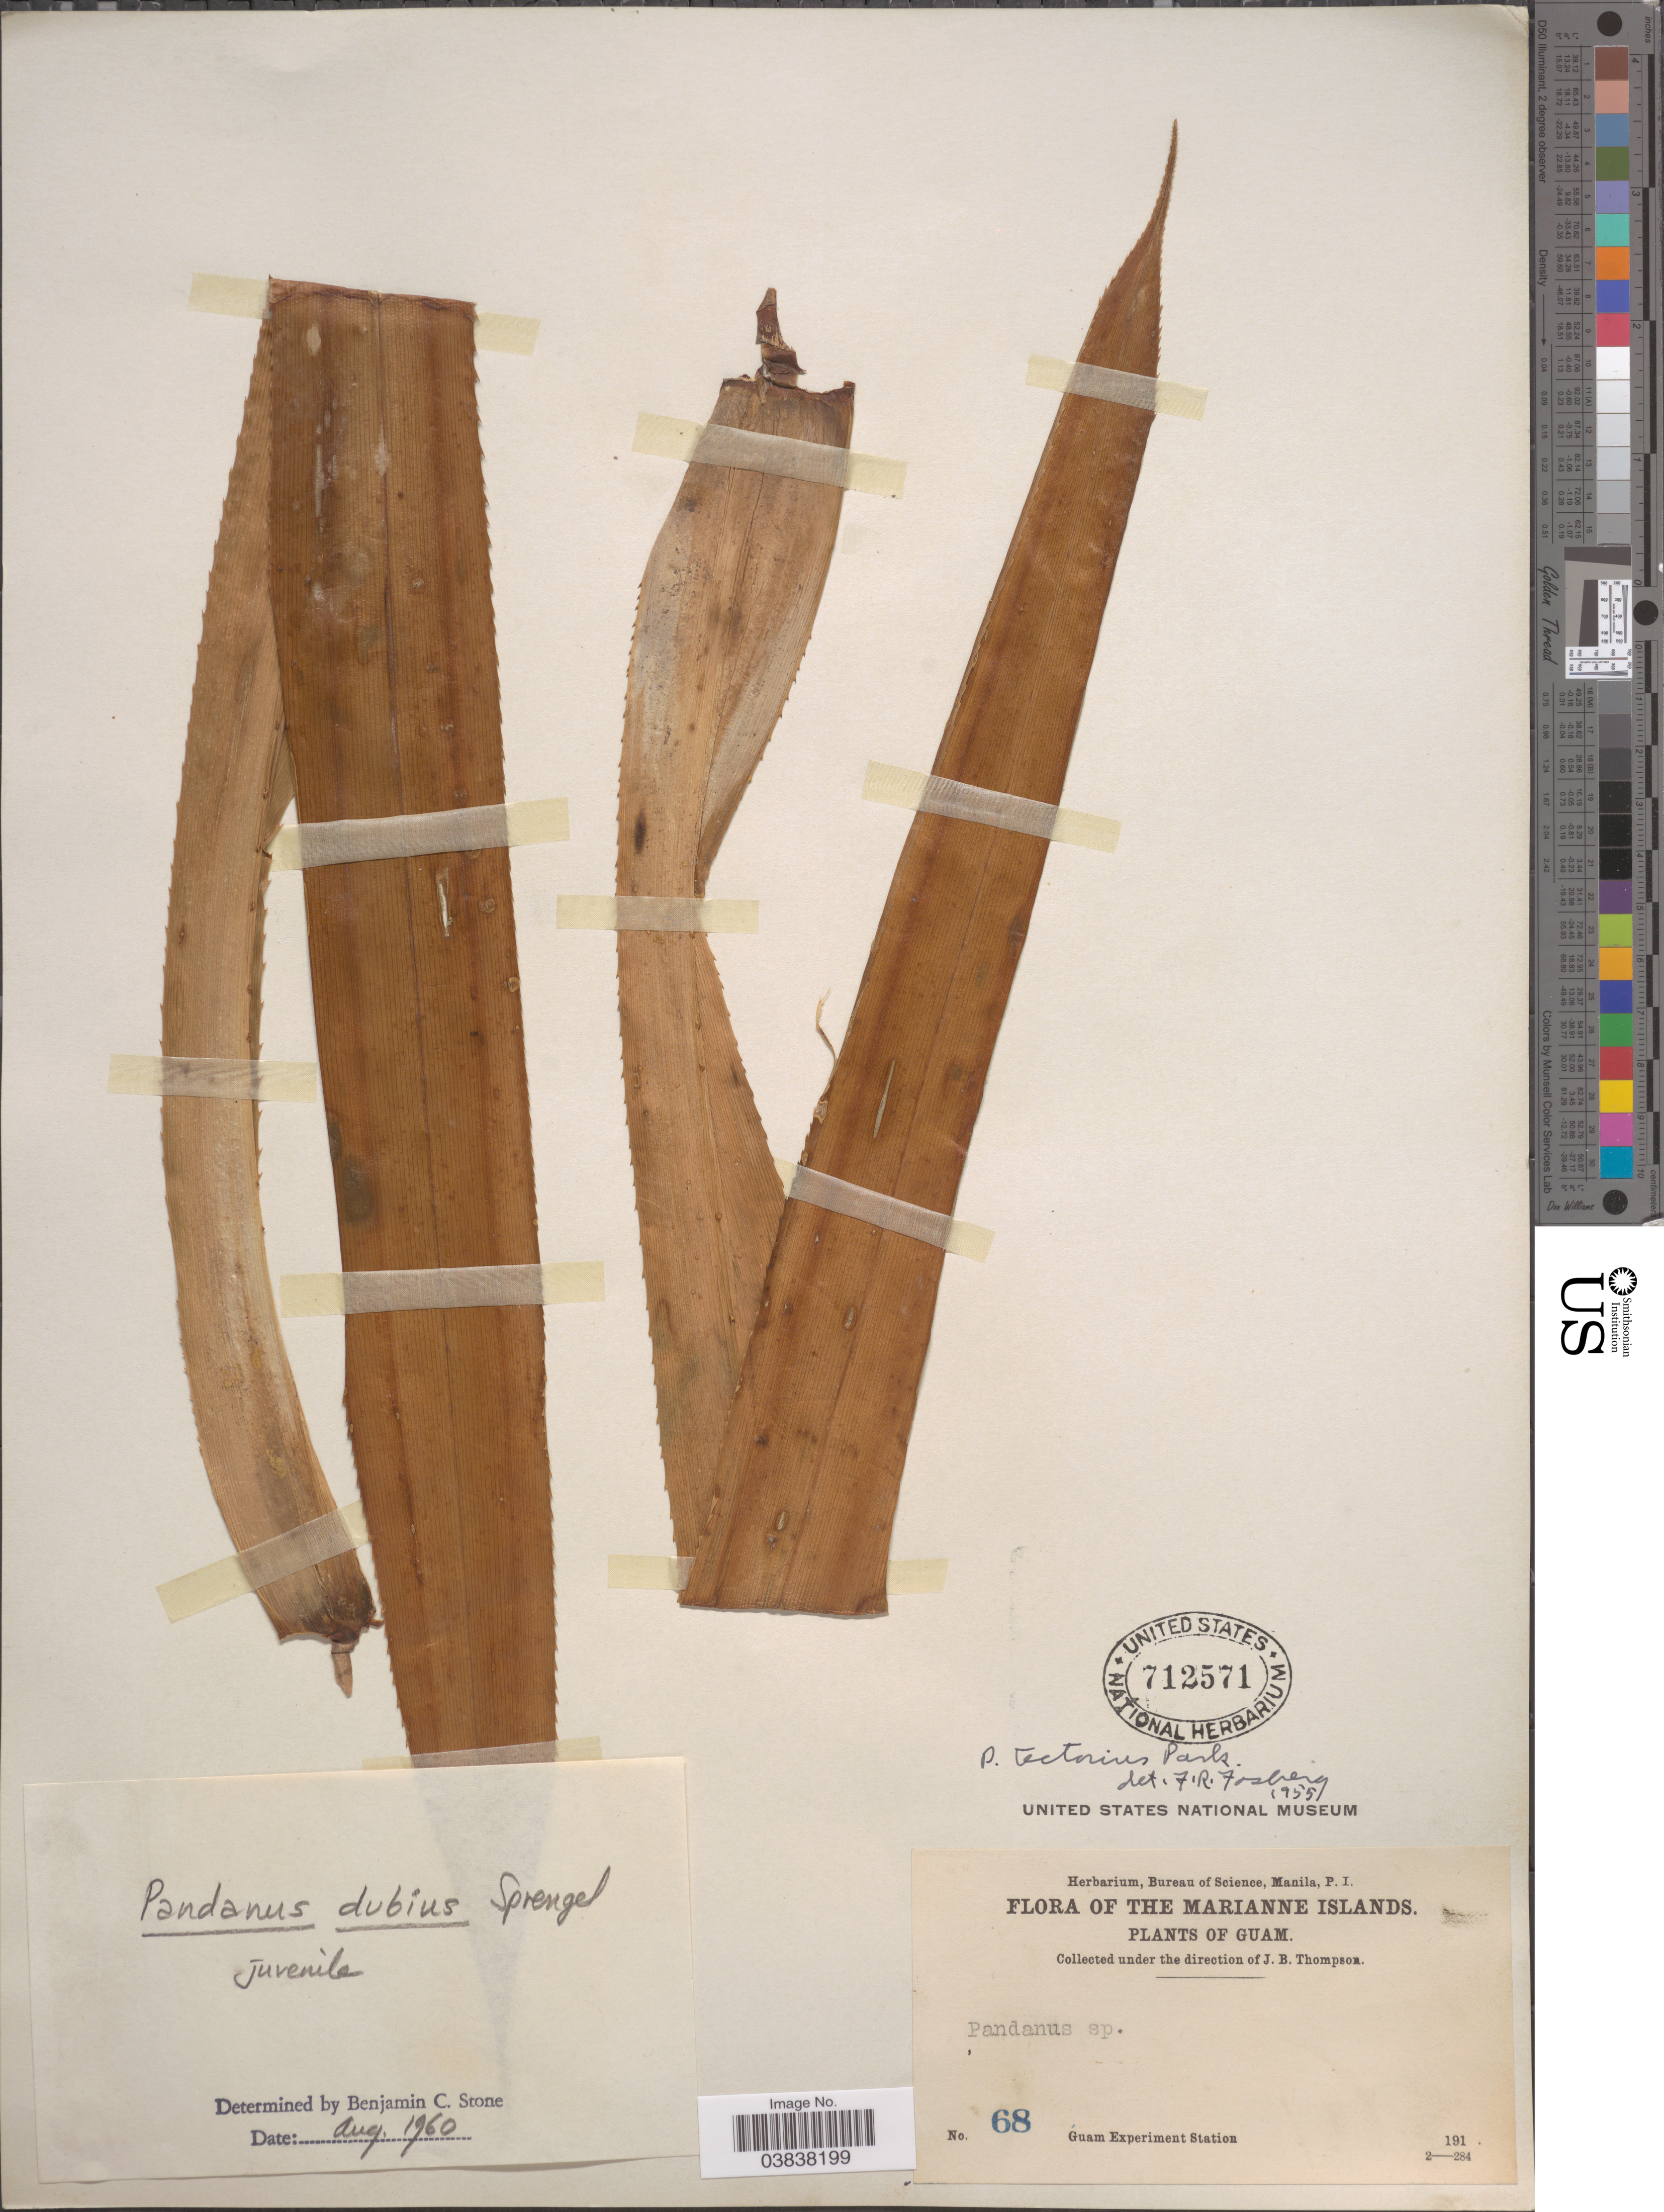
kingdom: Plantae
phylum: Tracheophyta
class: Liliopsida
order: Pandanales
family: Pandanaceae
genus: Pandanus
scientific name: Pandanus dubius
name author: Spreng.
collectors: J. B. Thompson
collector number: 68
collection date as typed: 191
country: Guam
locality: The Marianne Islands. Guam Experiment Station.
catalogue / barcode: US 712571